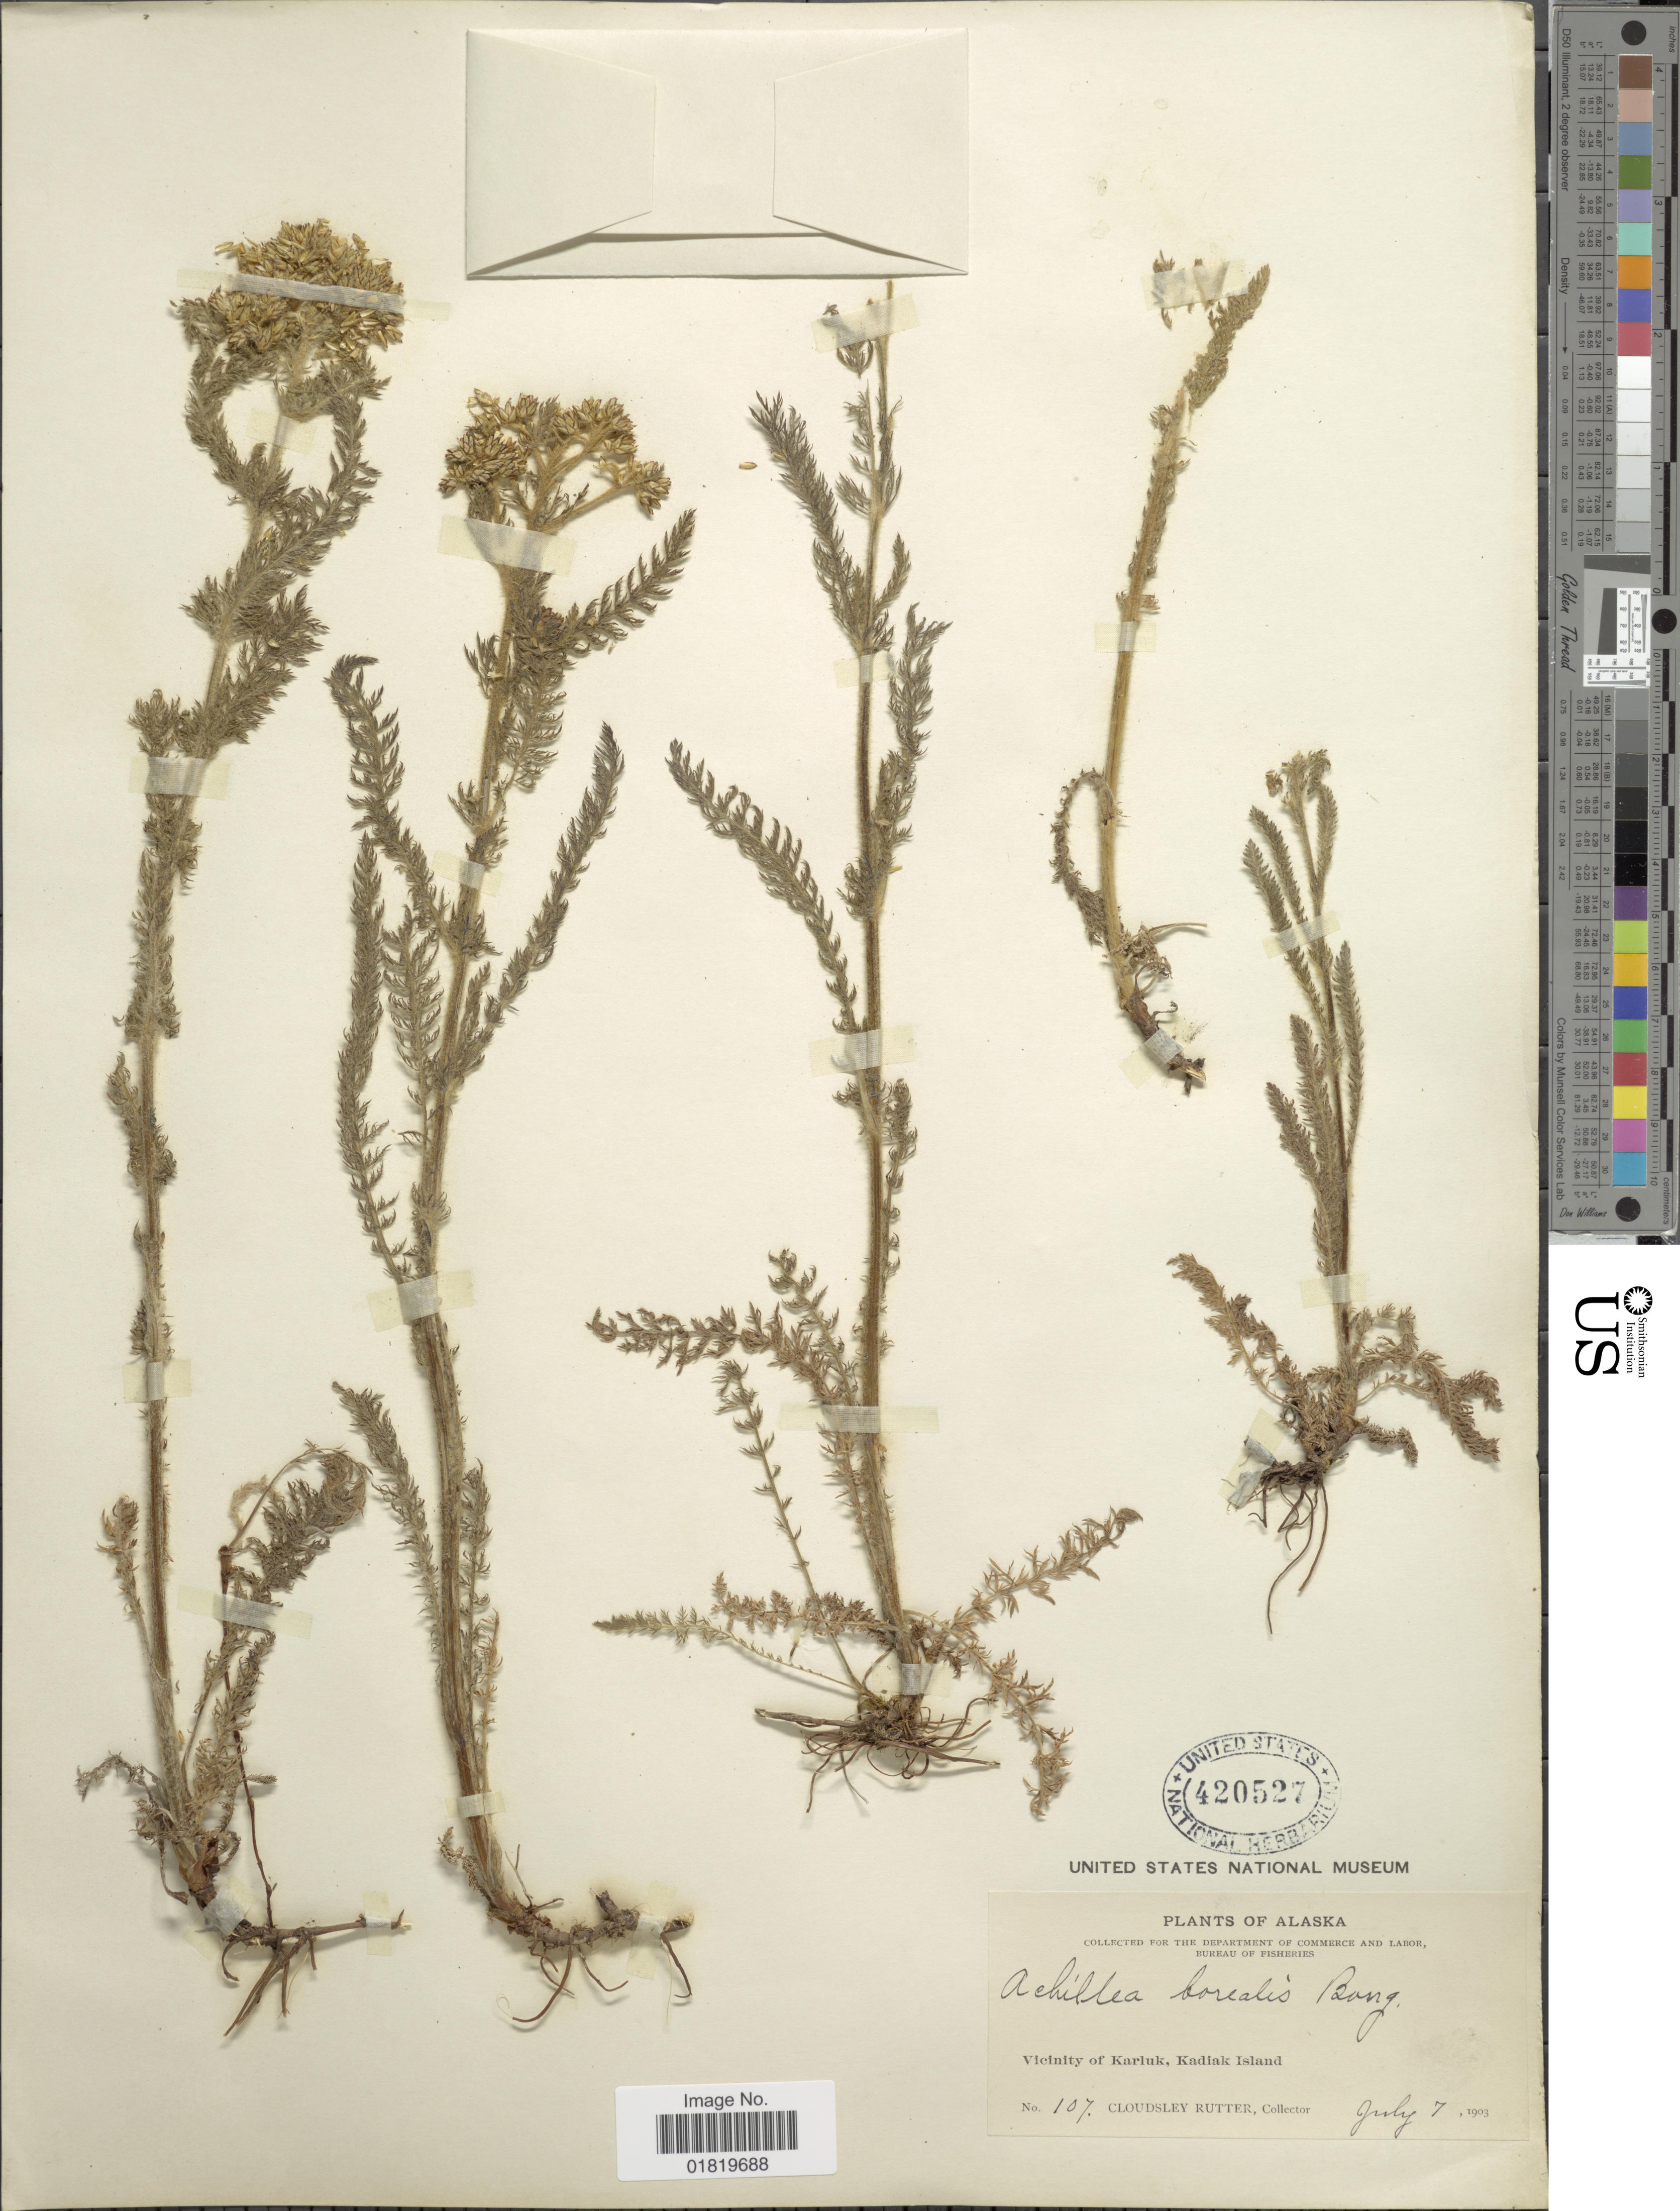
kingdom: Plantae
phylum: Tracheophyta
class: Magnoliopsida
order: Asterales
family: Asteraceae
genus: Achillea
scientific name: Achillea borealis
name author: Bong.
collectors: C. Rutter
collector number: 107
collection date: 1903-07-07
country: United States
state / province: Alaska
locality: Vicinity of Karluk, Kadiak Island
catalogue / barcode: US 420527